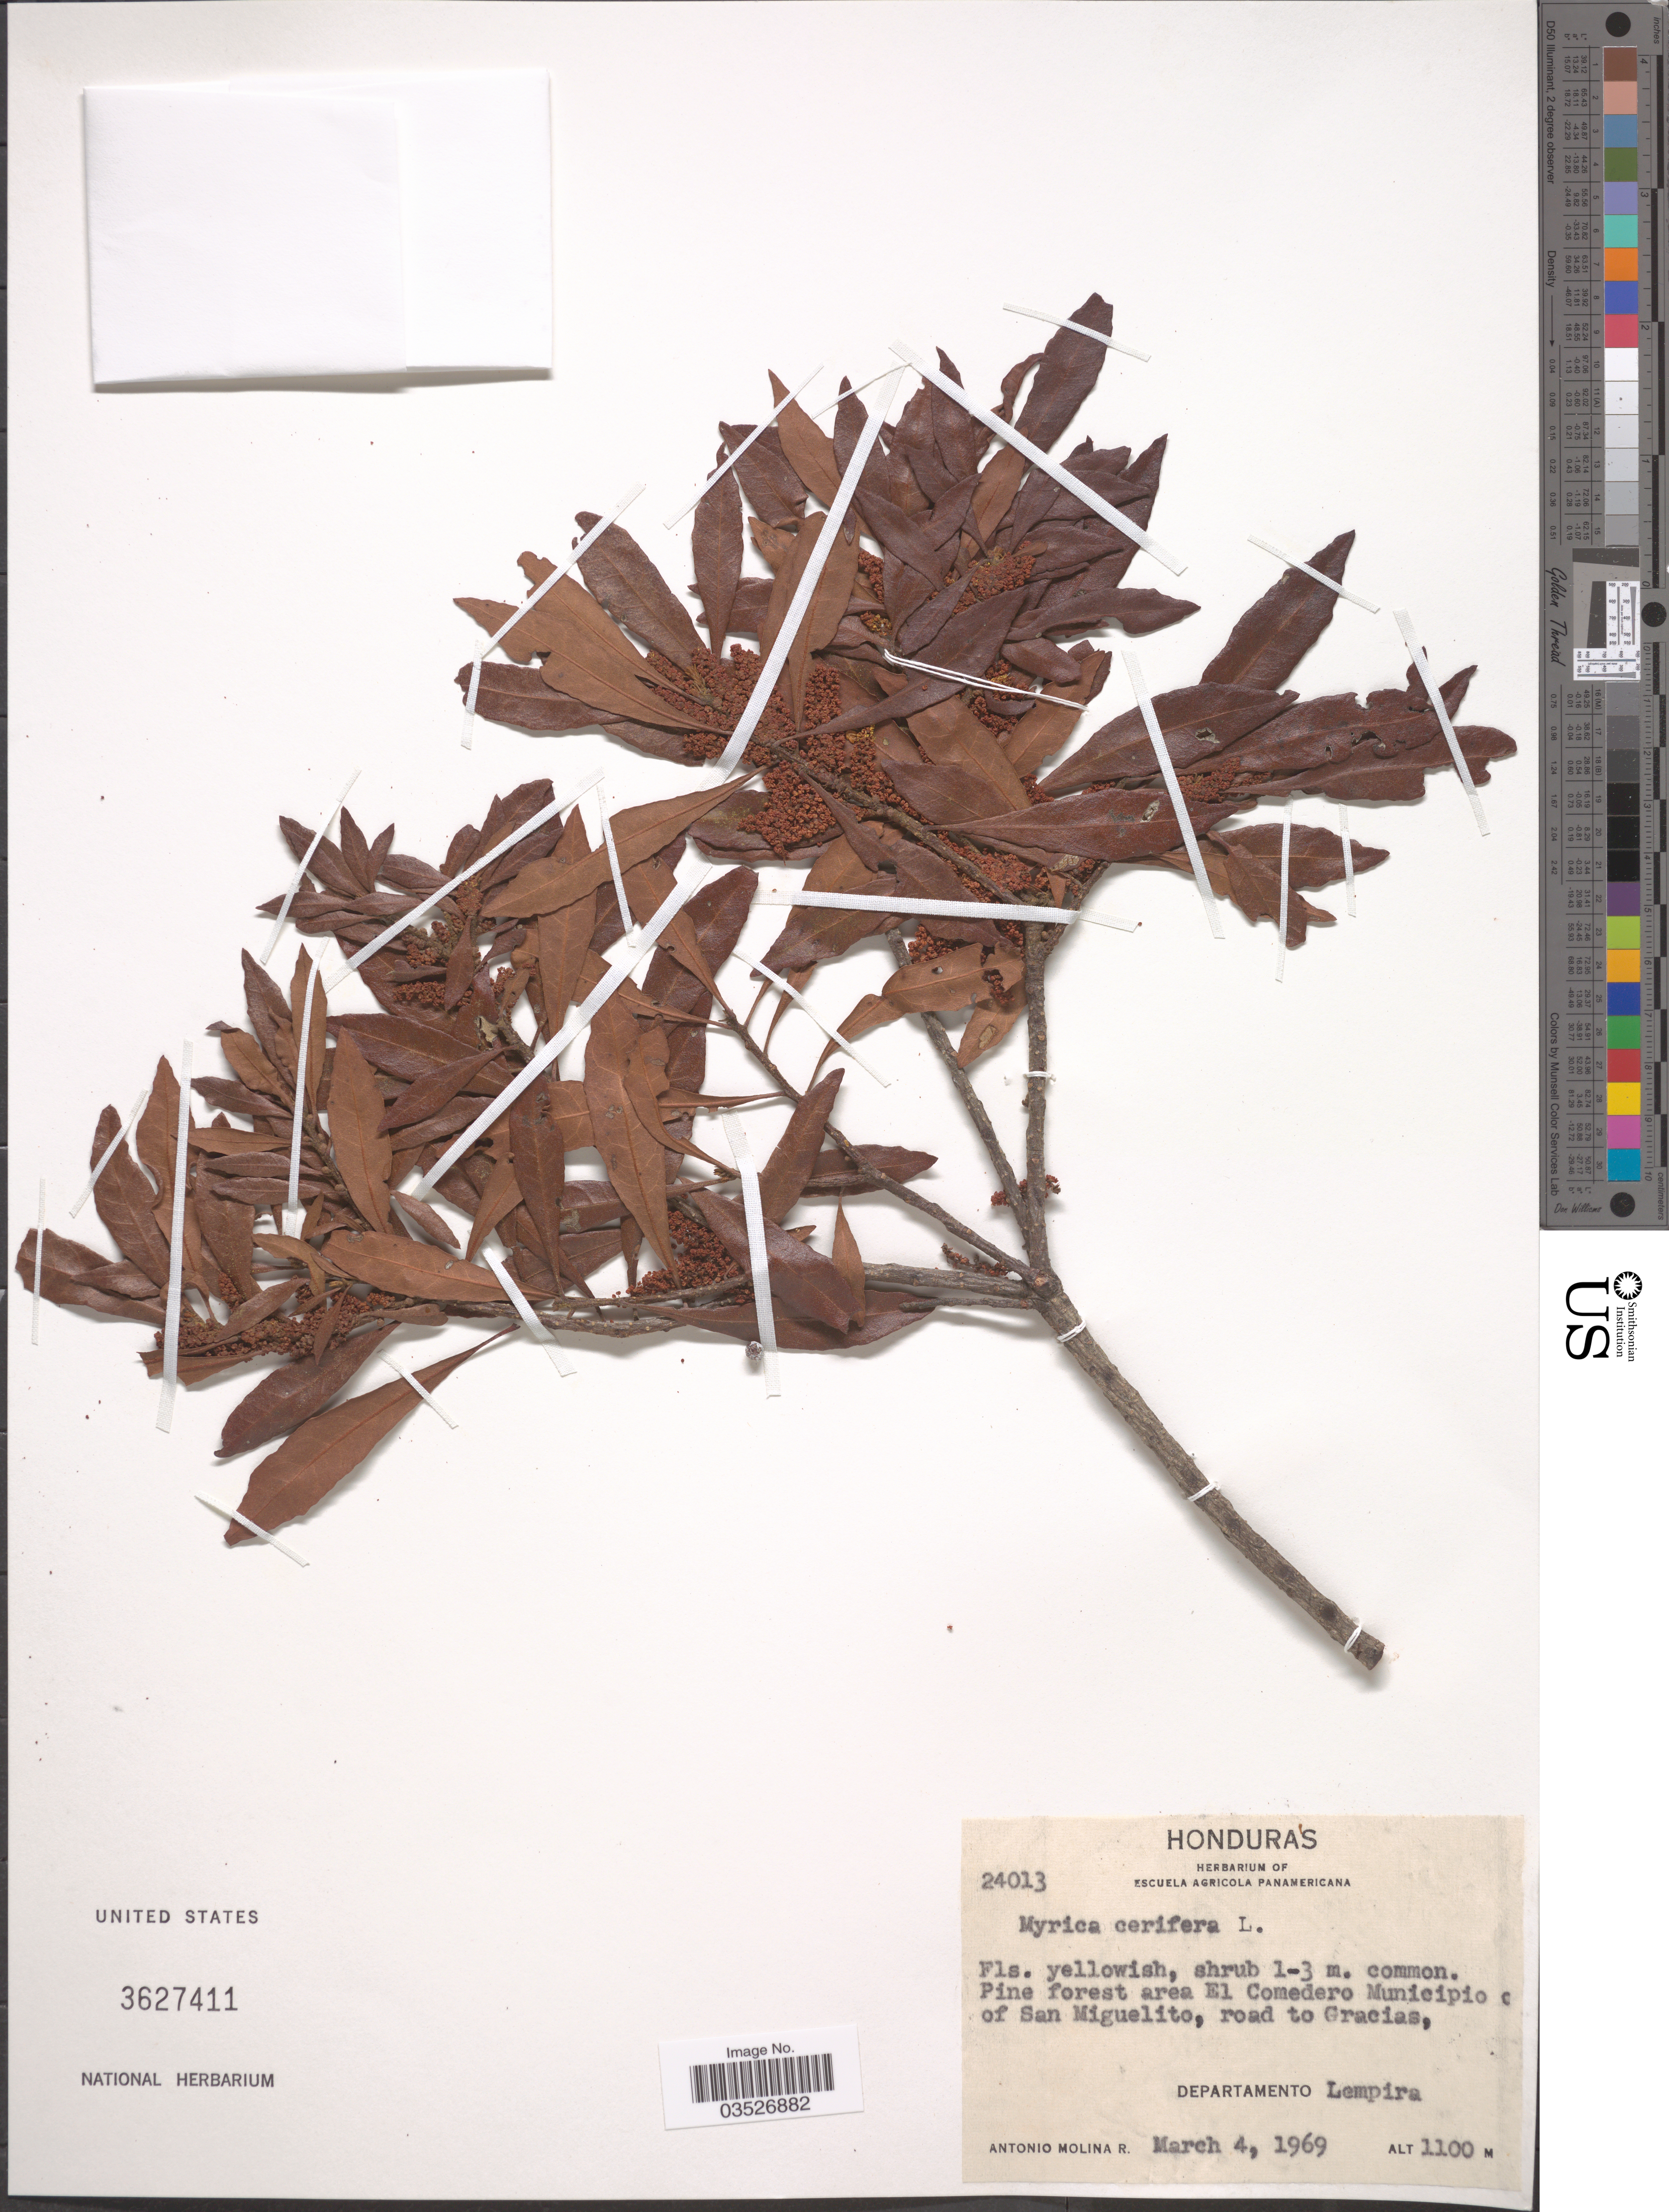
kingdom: Plantae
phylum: Tracheophyta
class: Magnoliopsida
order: Fagales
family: Myricaceae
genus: Morella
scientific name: Morella cerifera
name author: (L.) Small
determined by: Strong, M. T., (US), Smithsonian Institution - National Museum of Natural History (UNITED STATES)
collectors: A. Molina R.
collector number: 24013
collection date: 1969-03-04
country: Honduras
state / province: Lempira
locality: Pine forest area El Comedero Municipio of San Miguelito, road to Gracias. Departamento Lempira.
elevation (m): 1100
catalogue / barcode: US 3627411